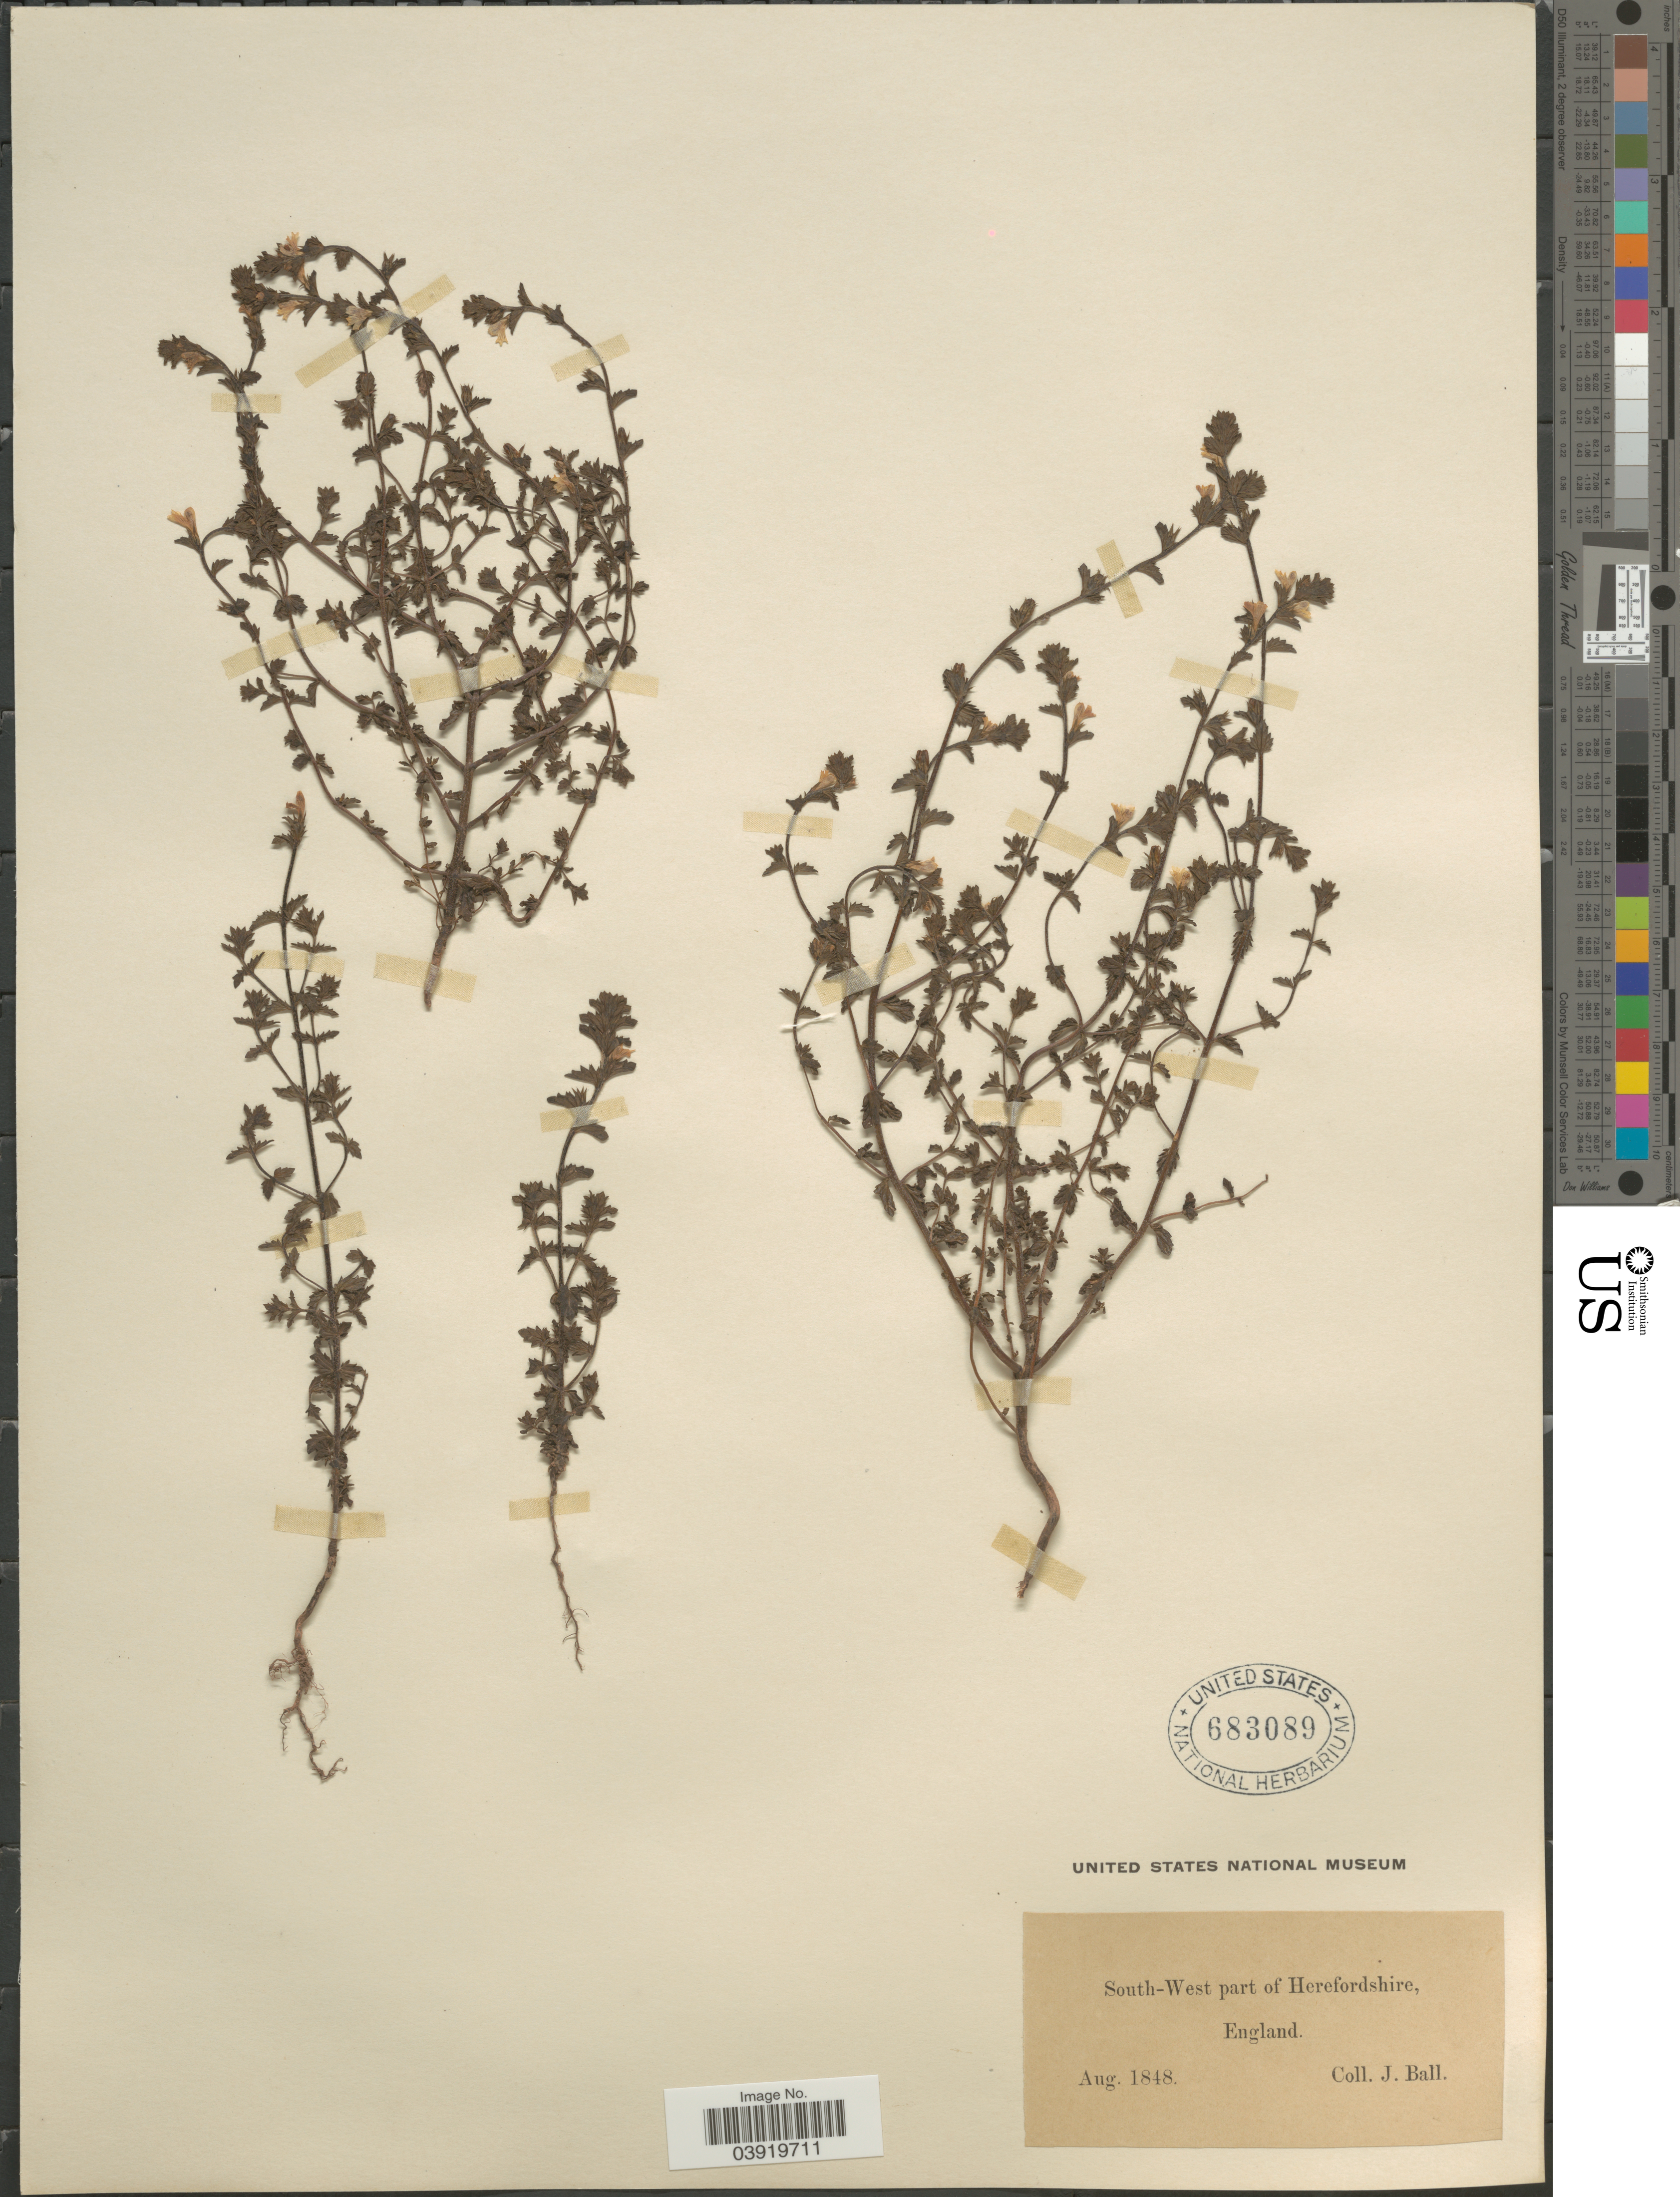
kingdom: Plantae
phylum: Tracheophyta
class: Magnoliopsida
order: Lamiales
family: Orobanchaceae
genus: Euphrasia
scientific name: Euphrasia sp.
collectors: J. Ball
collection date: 1848-08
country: United Kingdom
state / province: England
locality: South-West part of Herefordshire.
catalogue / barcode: US 683089